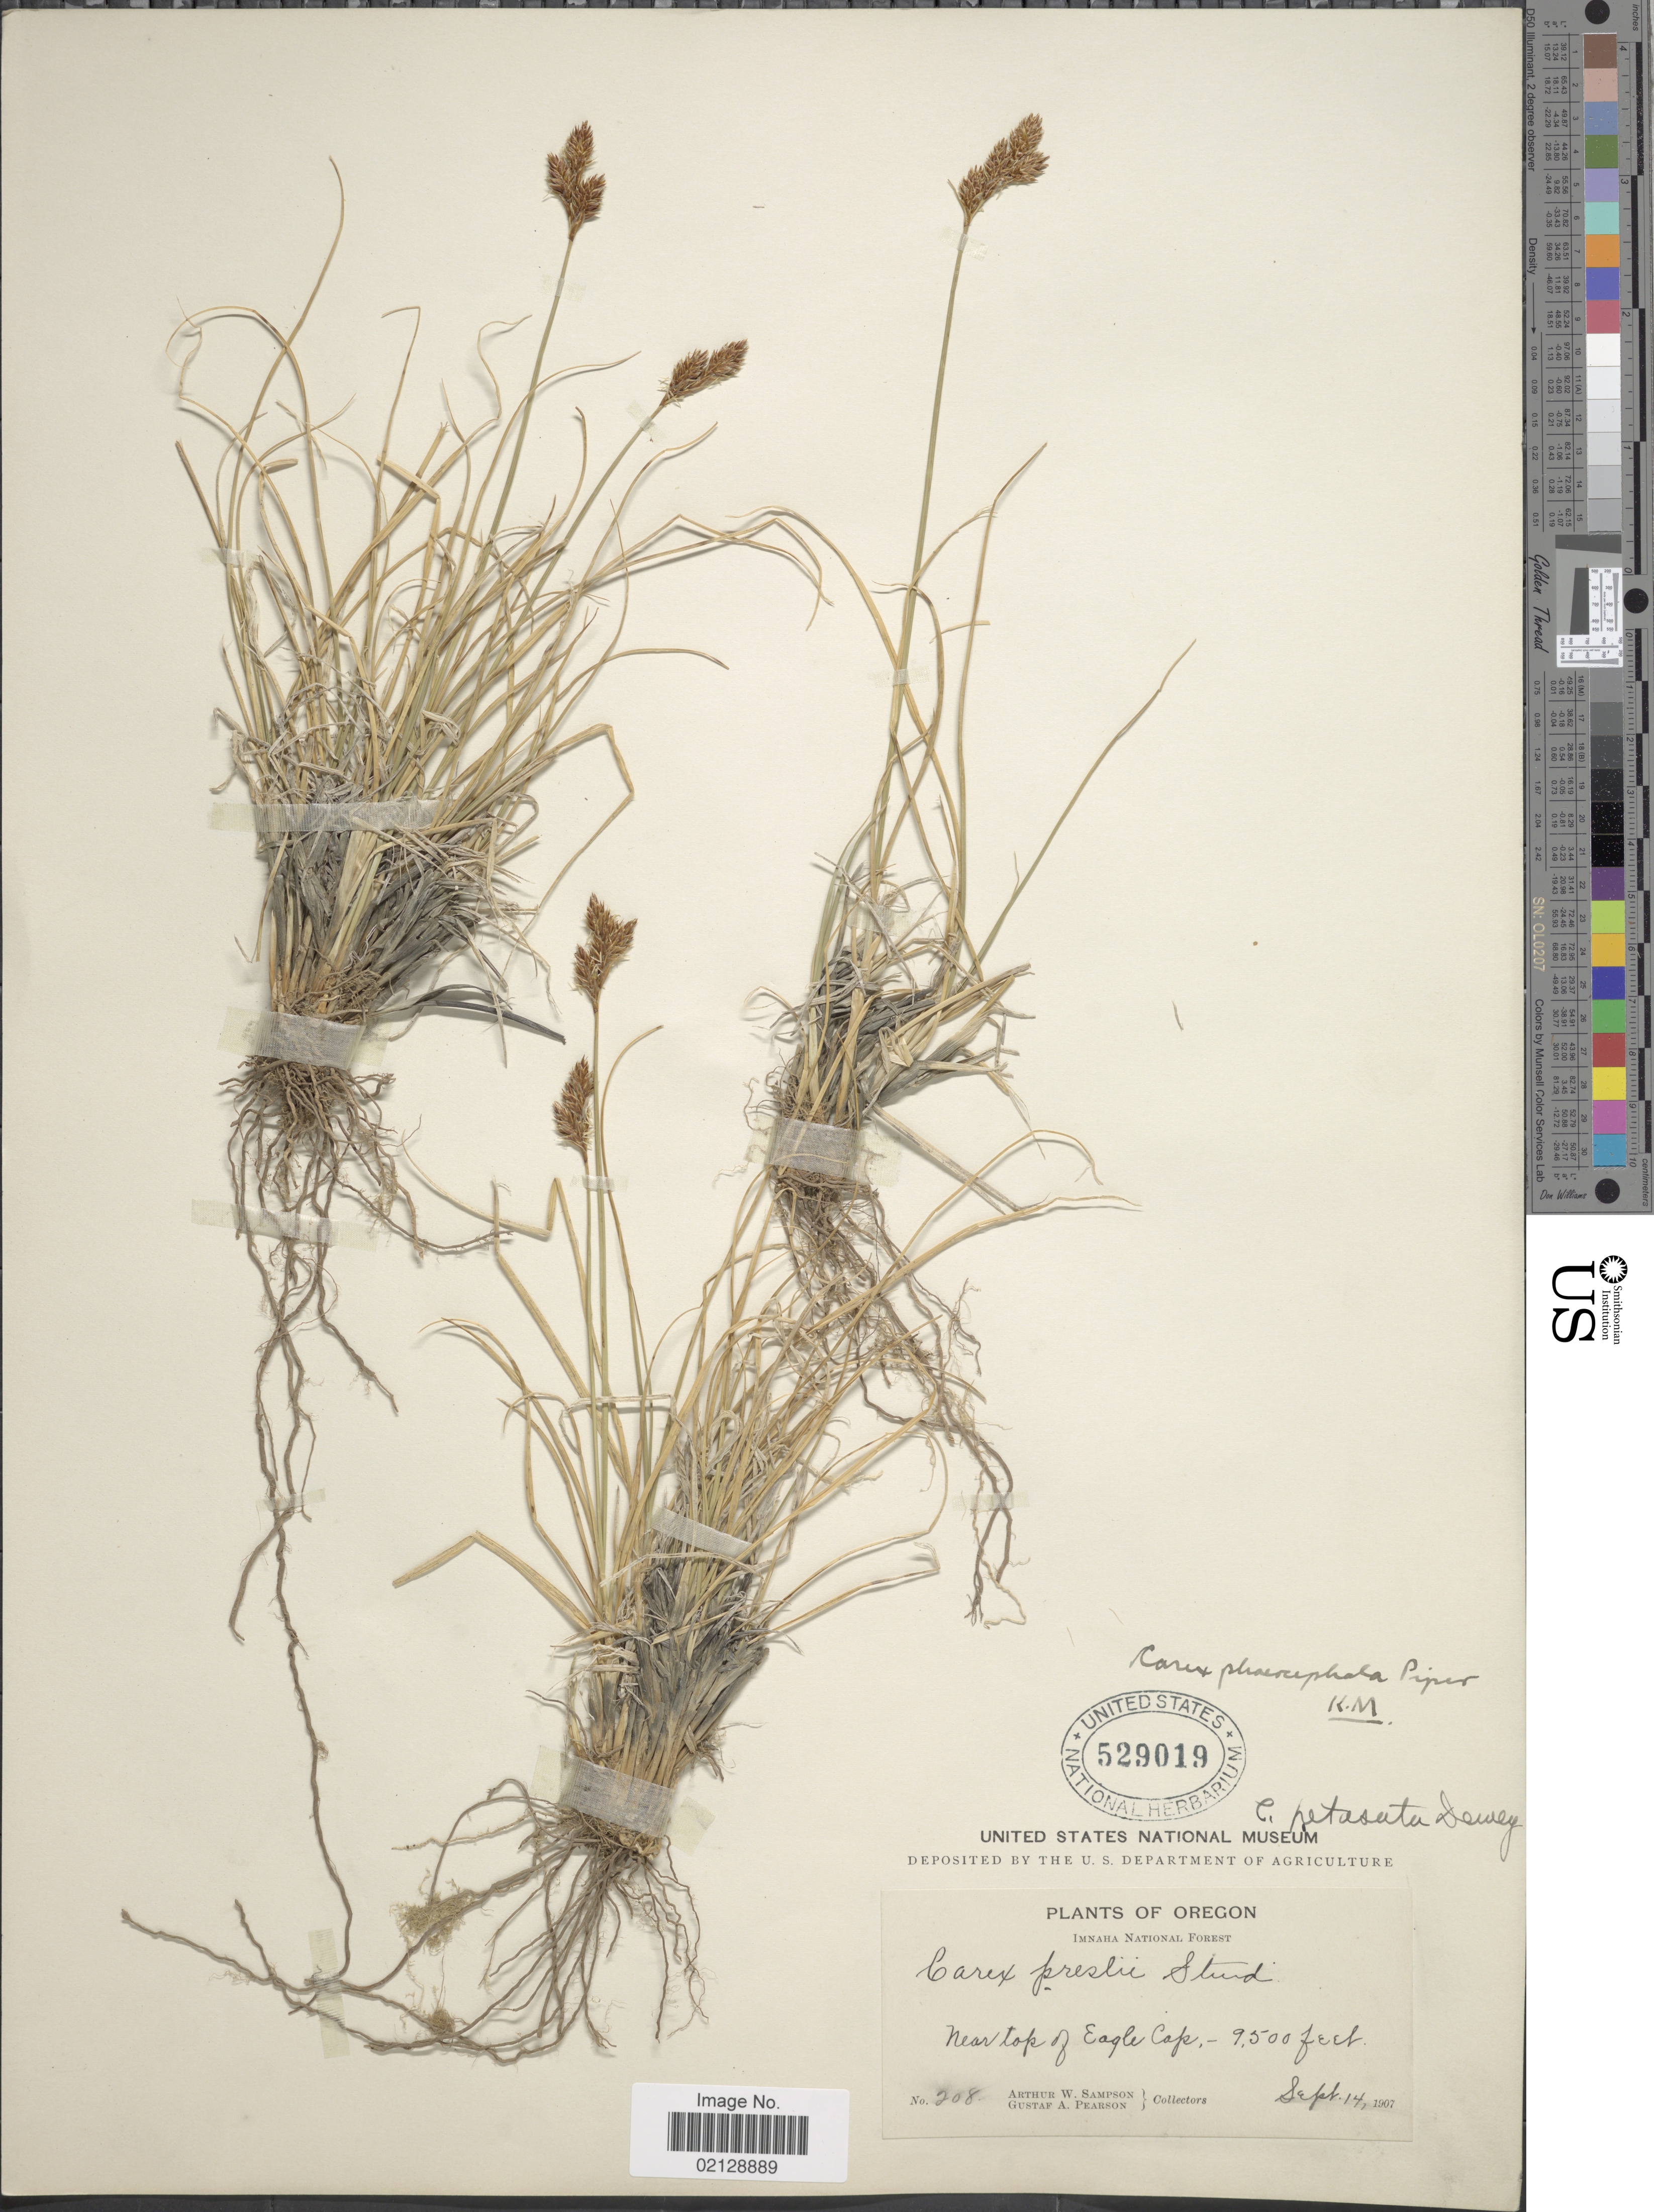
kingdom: Plantae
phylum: Tracheophyta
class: Liliopsida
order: Poales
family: Cyperaceae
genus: Carex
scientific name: Carex phaeocephala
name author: Piper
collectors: A. Sampson & G. Pearson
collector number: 208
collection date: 1907-09-14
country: United States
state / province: Oregon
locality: Oregon, Imnaha National Forest, Near top of Eagle Cap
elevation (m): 2896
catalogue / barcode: US 529019